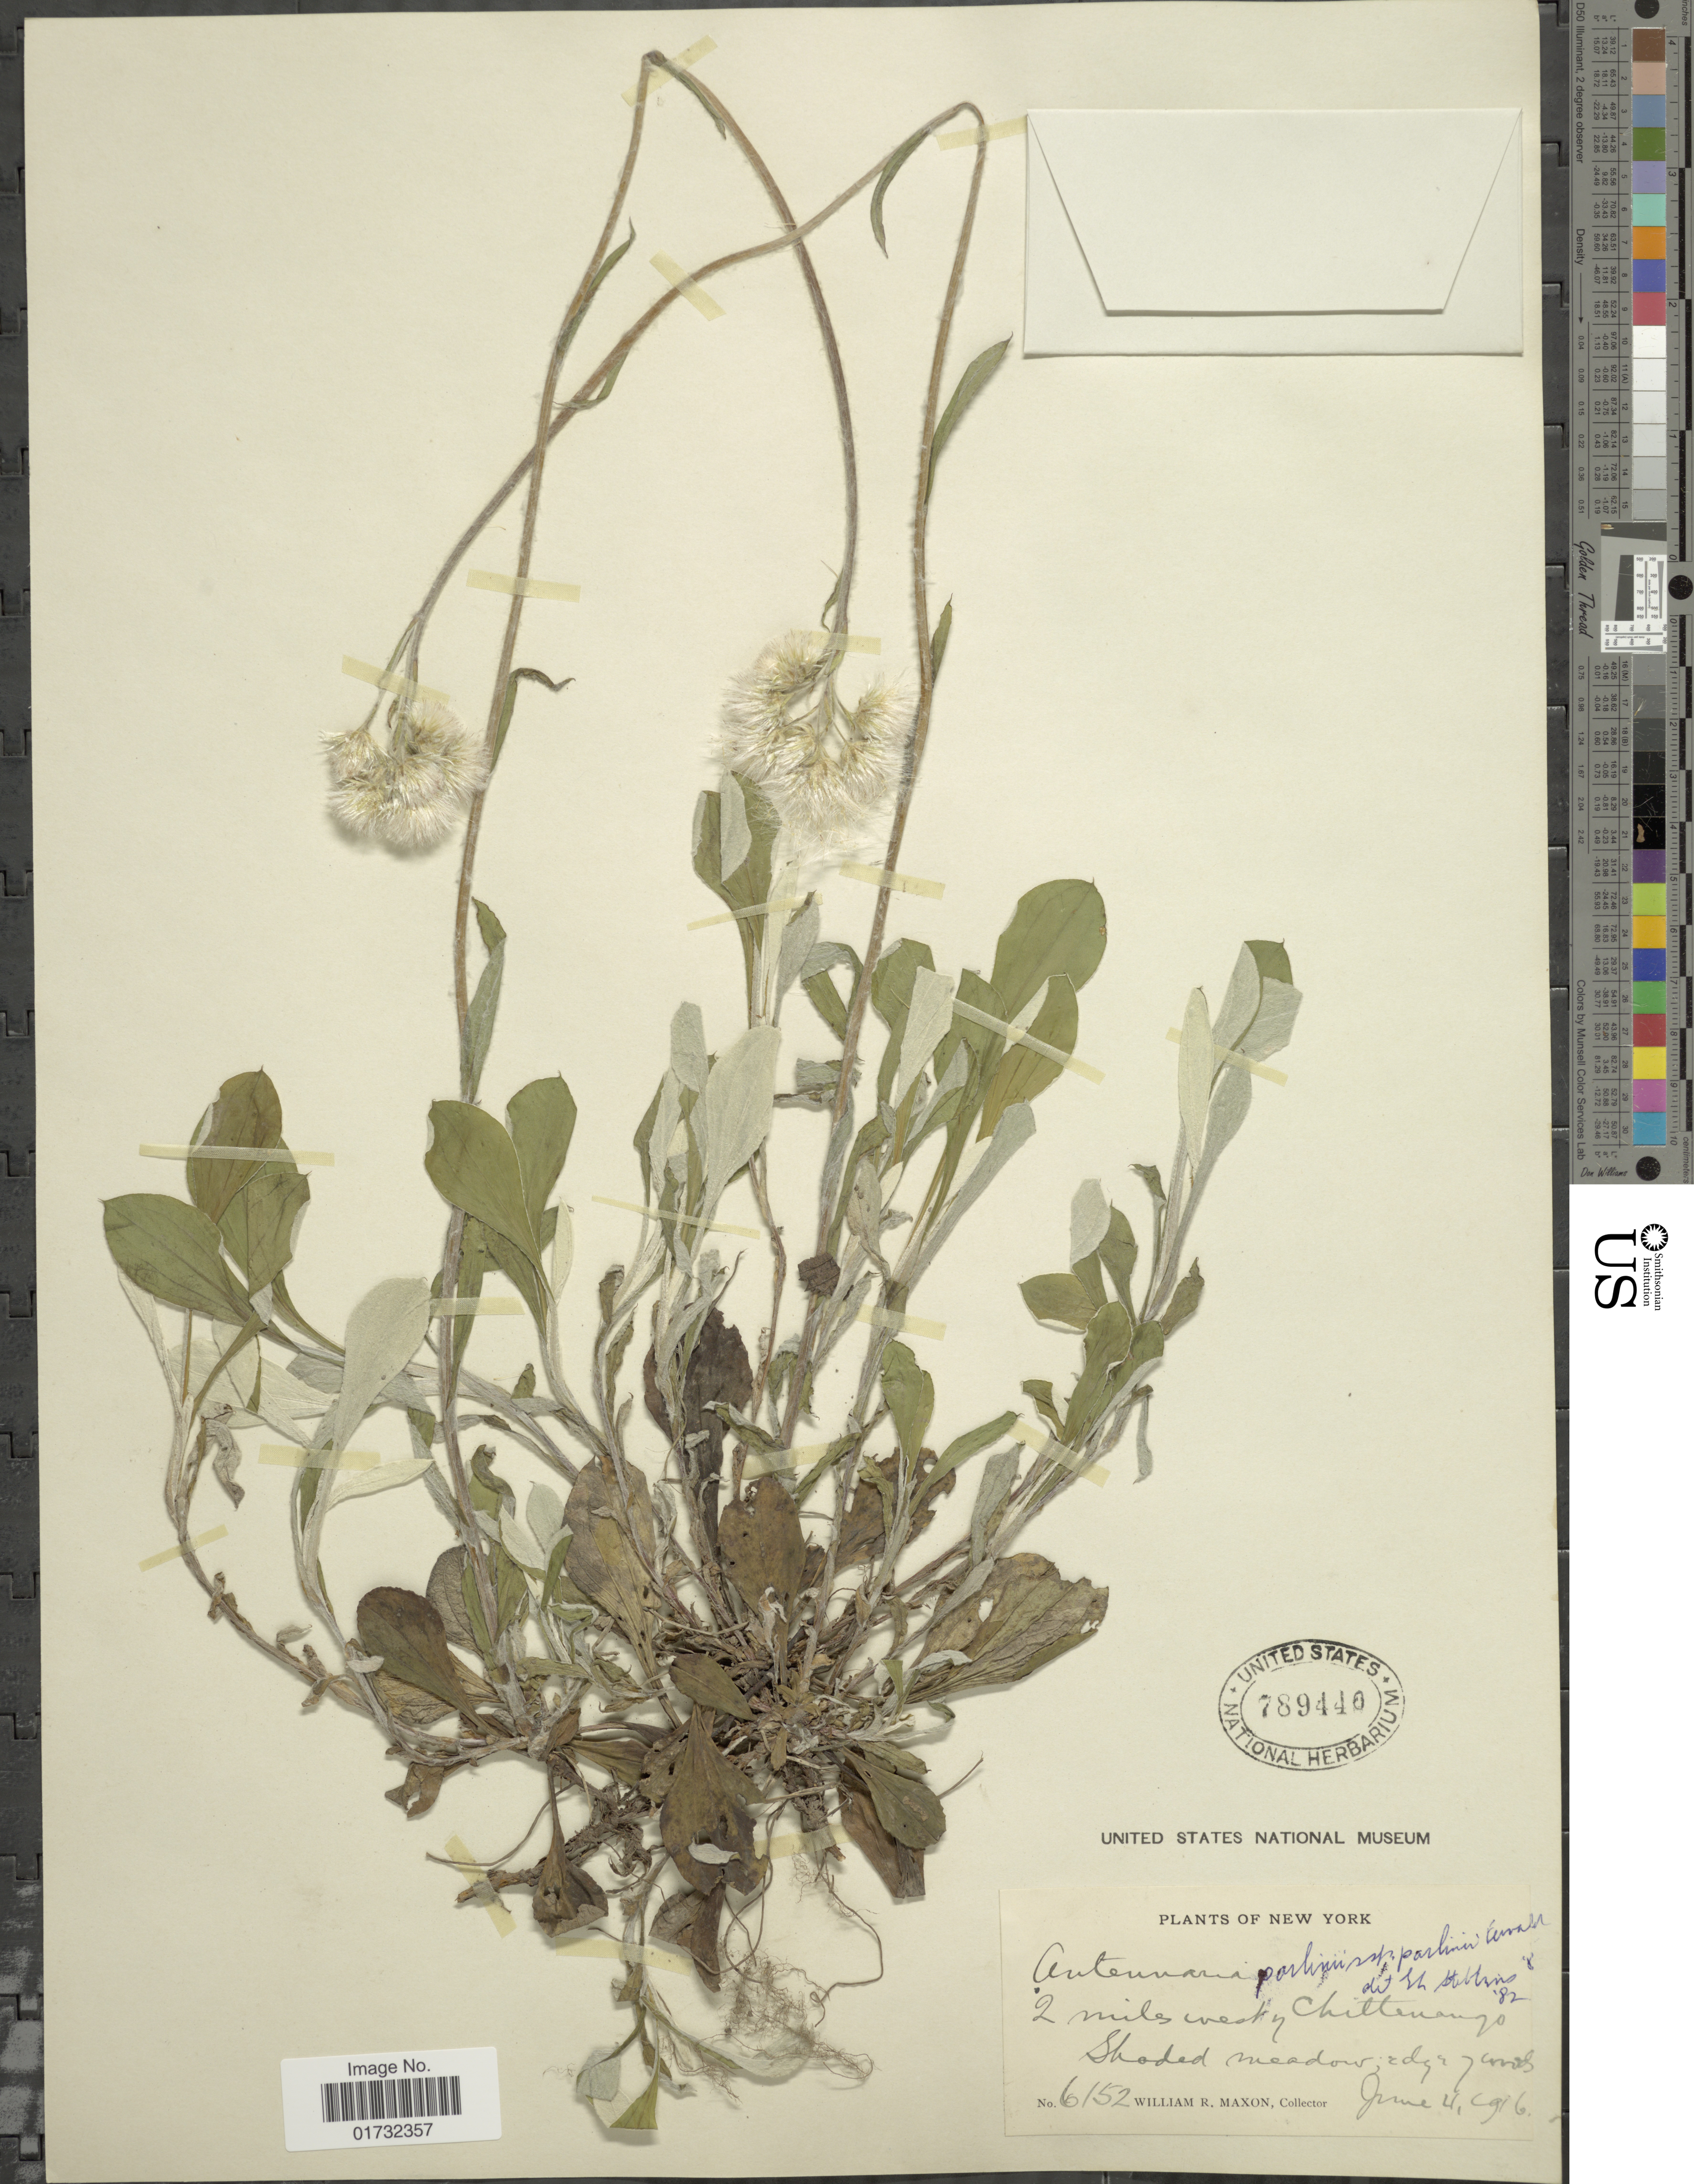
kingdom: Plantae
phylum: Tracheophyta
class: Magnoliopsida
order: Asterales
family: Asteraceae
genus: Antennaria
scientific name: Antennaria parlinii subsp. parlinii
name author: Fernald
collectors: W. R. Maxon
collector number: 6152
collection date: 1916-06-04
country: United States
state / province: New York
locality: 2 miles west of Chittenango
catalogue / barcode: US 789440